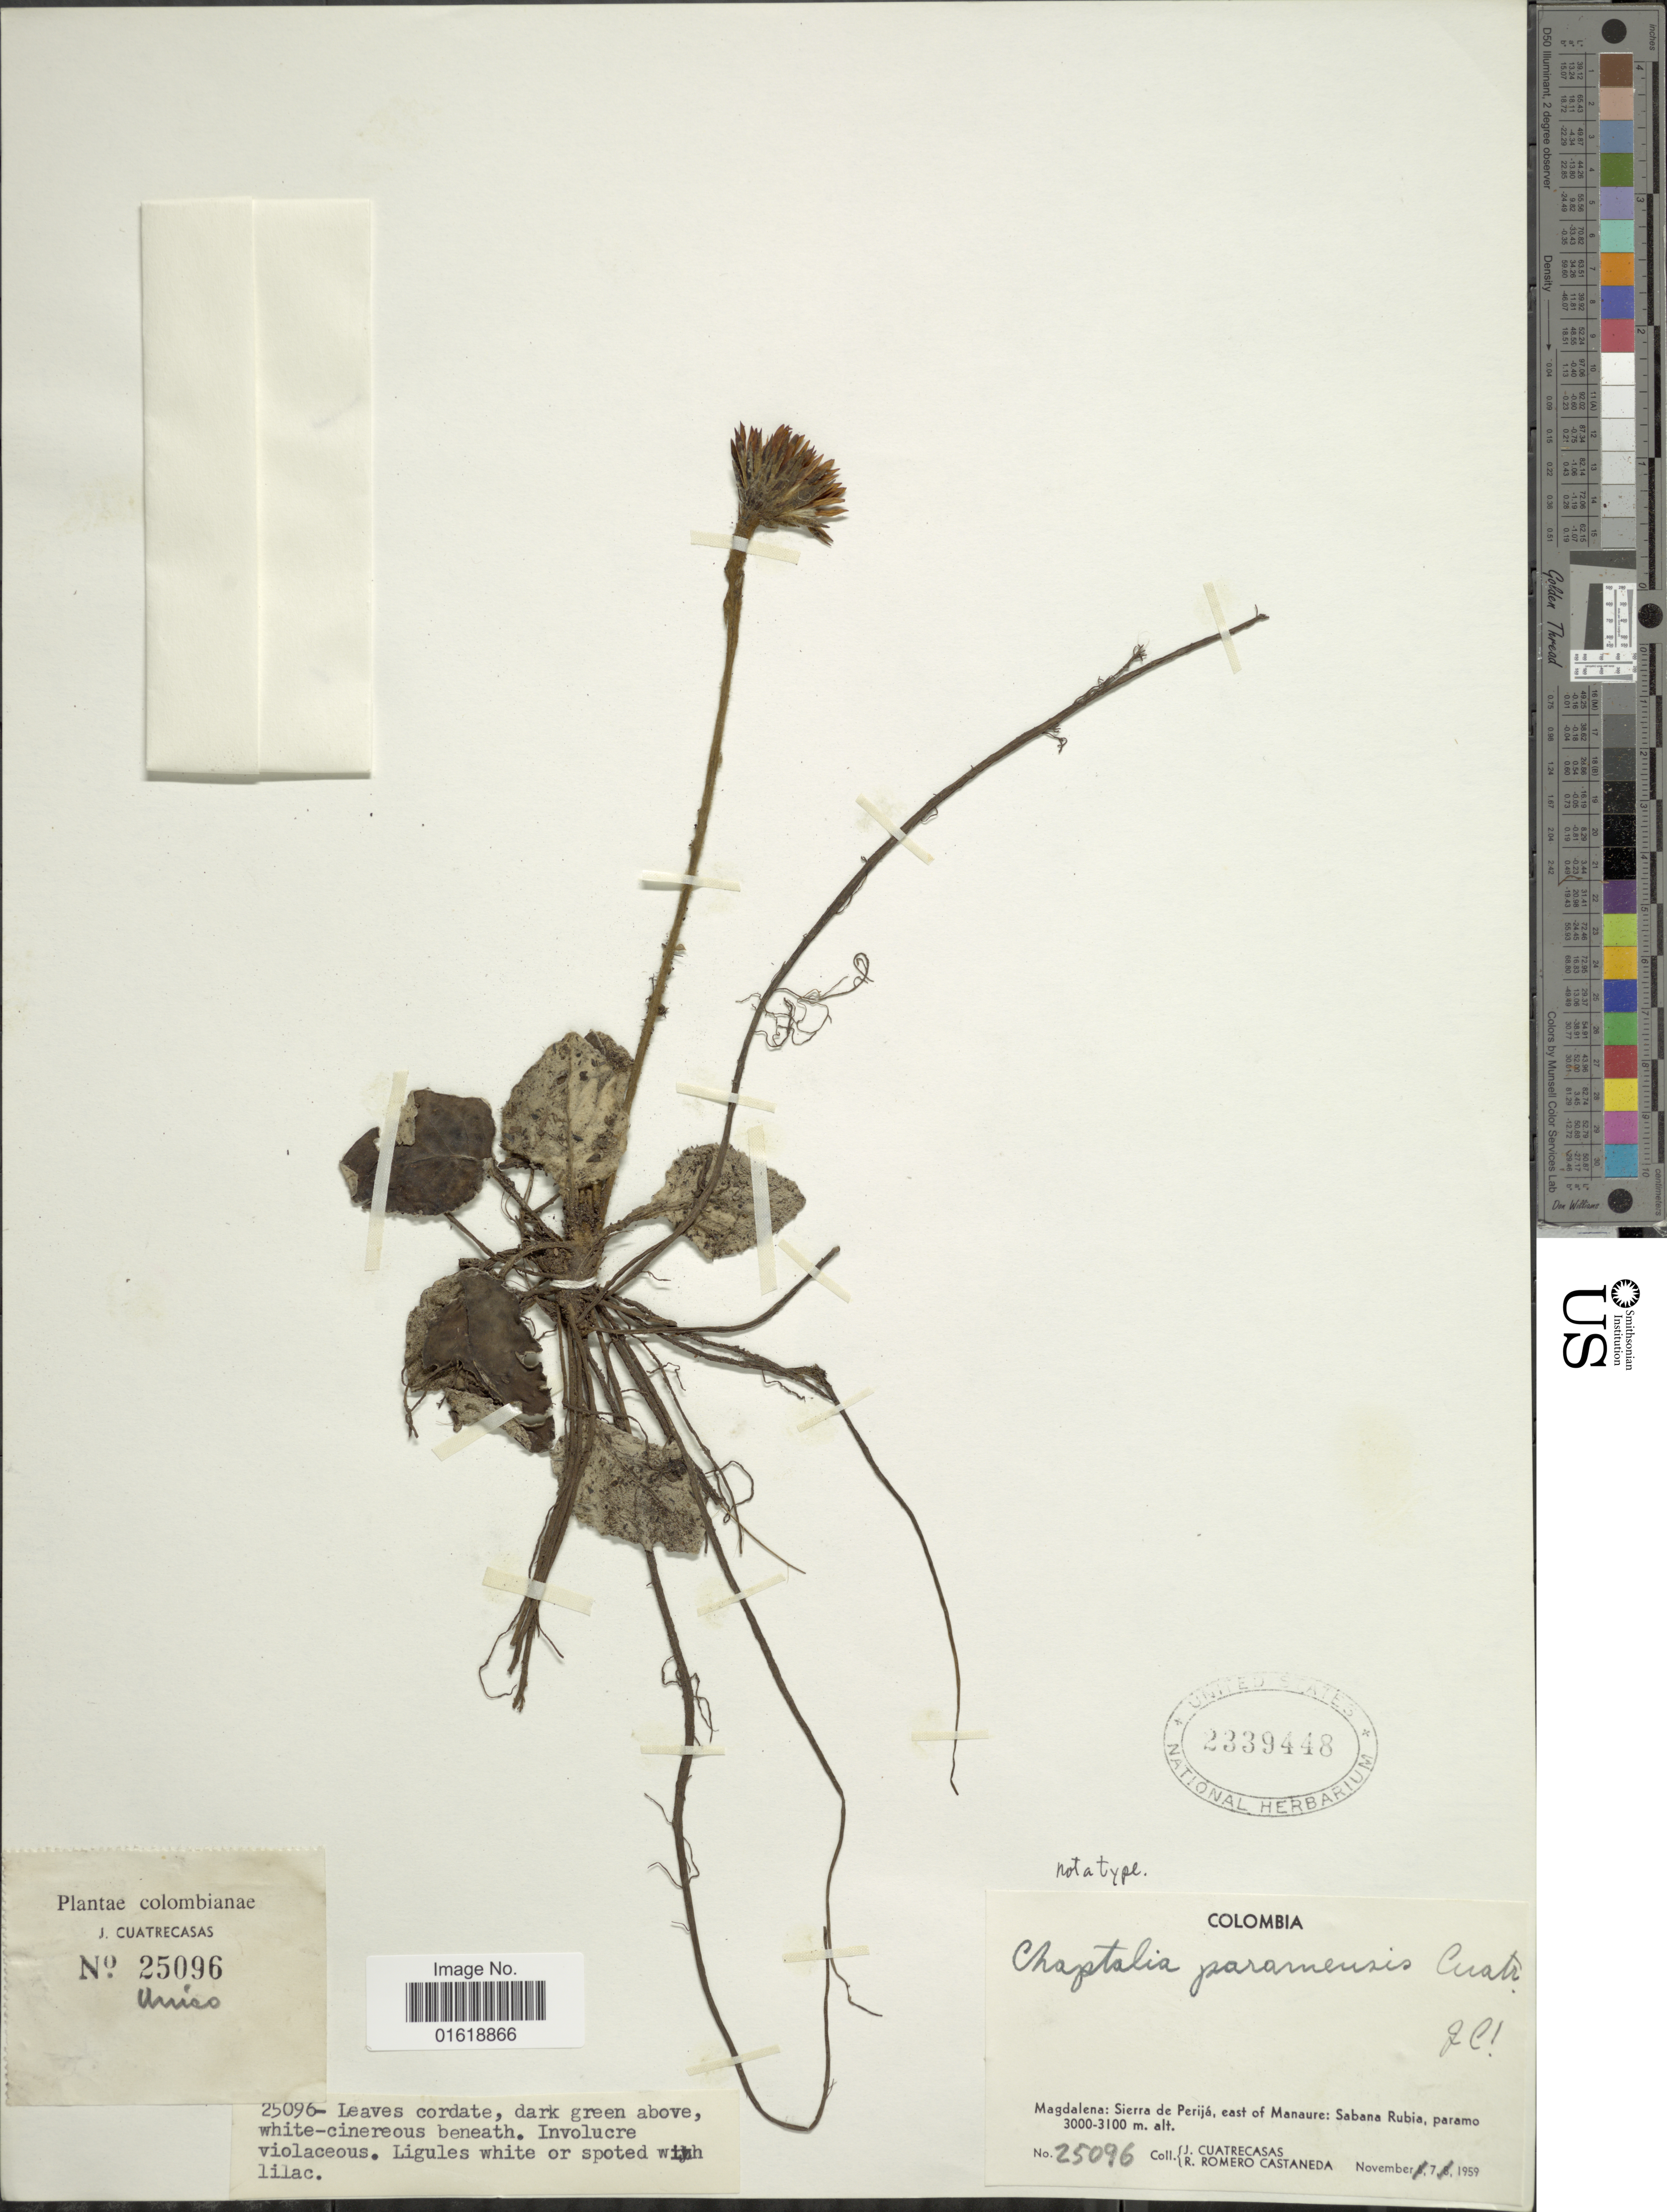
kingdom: Plantae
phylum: Tracheophyta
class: Magnoliopsida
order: Asterales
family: Asteraceae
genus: Chaptalia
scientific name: Chaptalia paramensis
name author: Cuatrec.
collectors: J. Cuatrecasas & R. Romero Castañeda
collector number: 25096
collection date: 1959-11-07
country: Colombia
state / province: Magdalena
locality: Magdalena: Sierra de Perijá, east of Manaure: Sabana Rubia.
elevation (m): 3000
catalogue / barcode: US 2339448